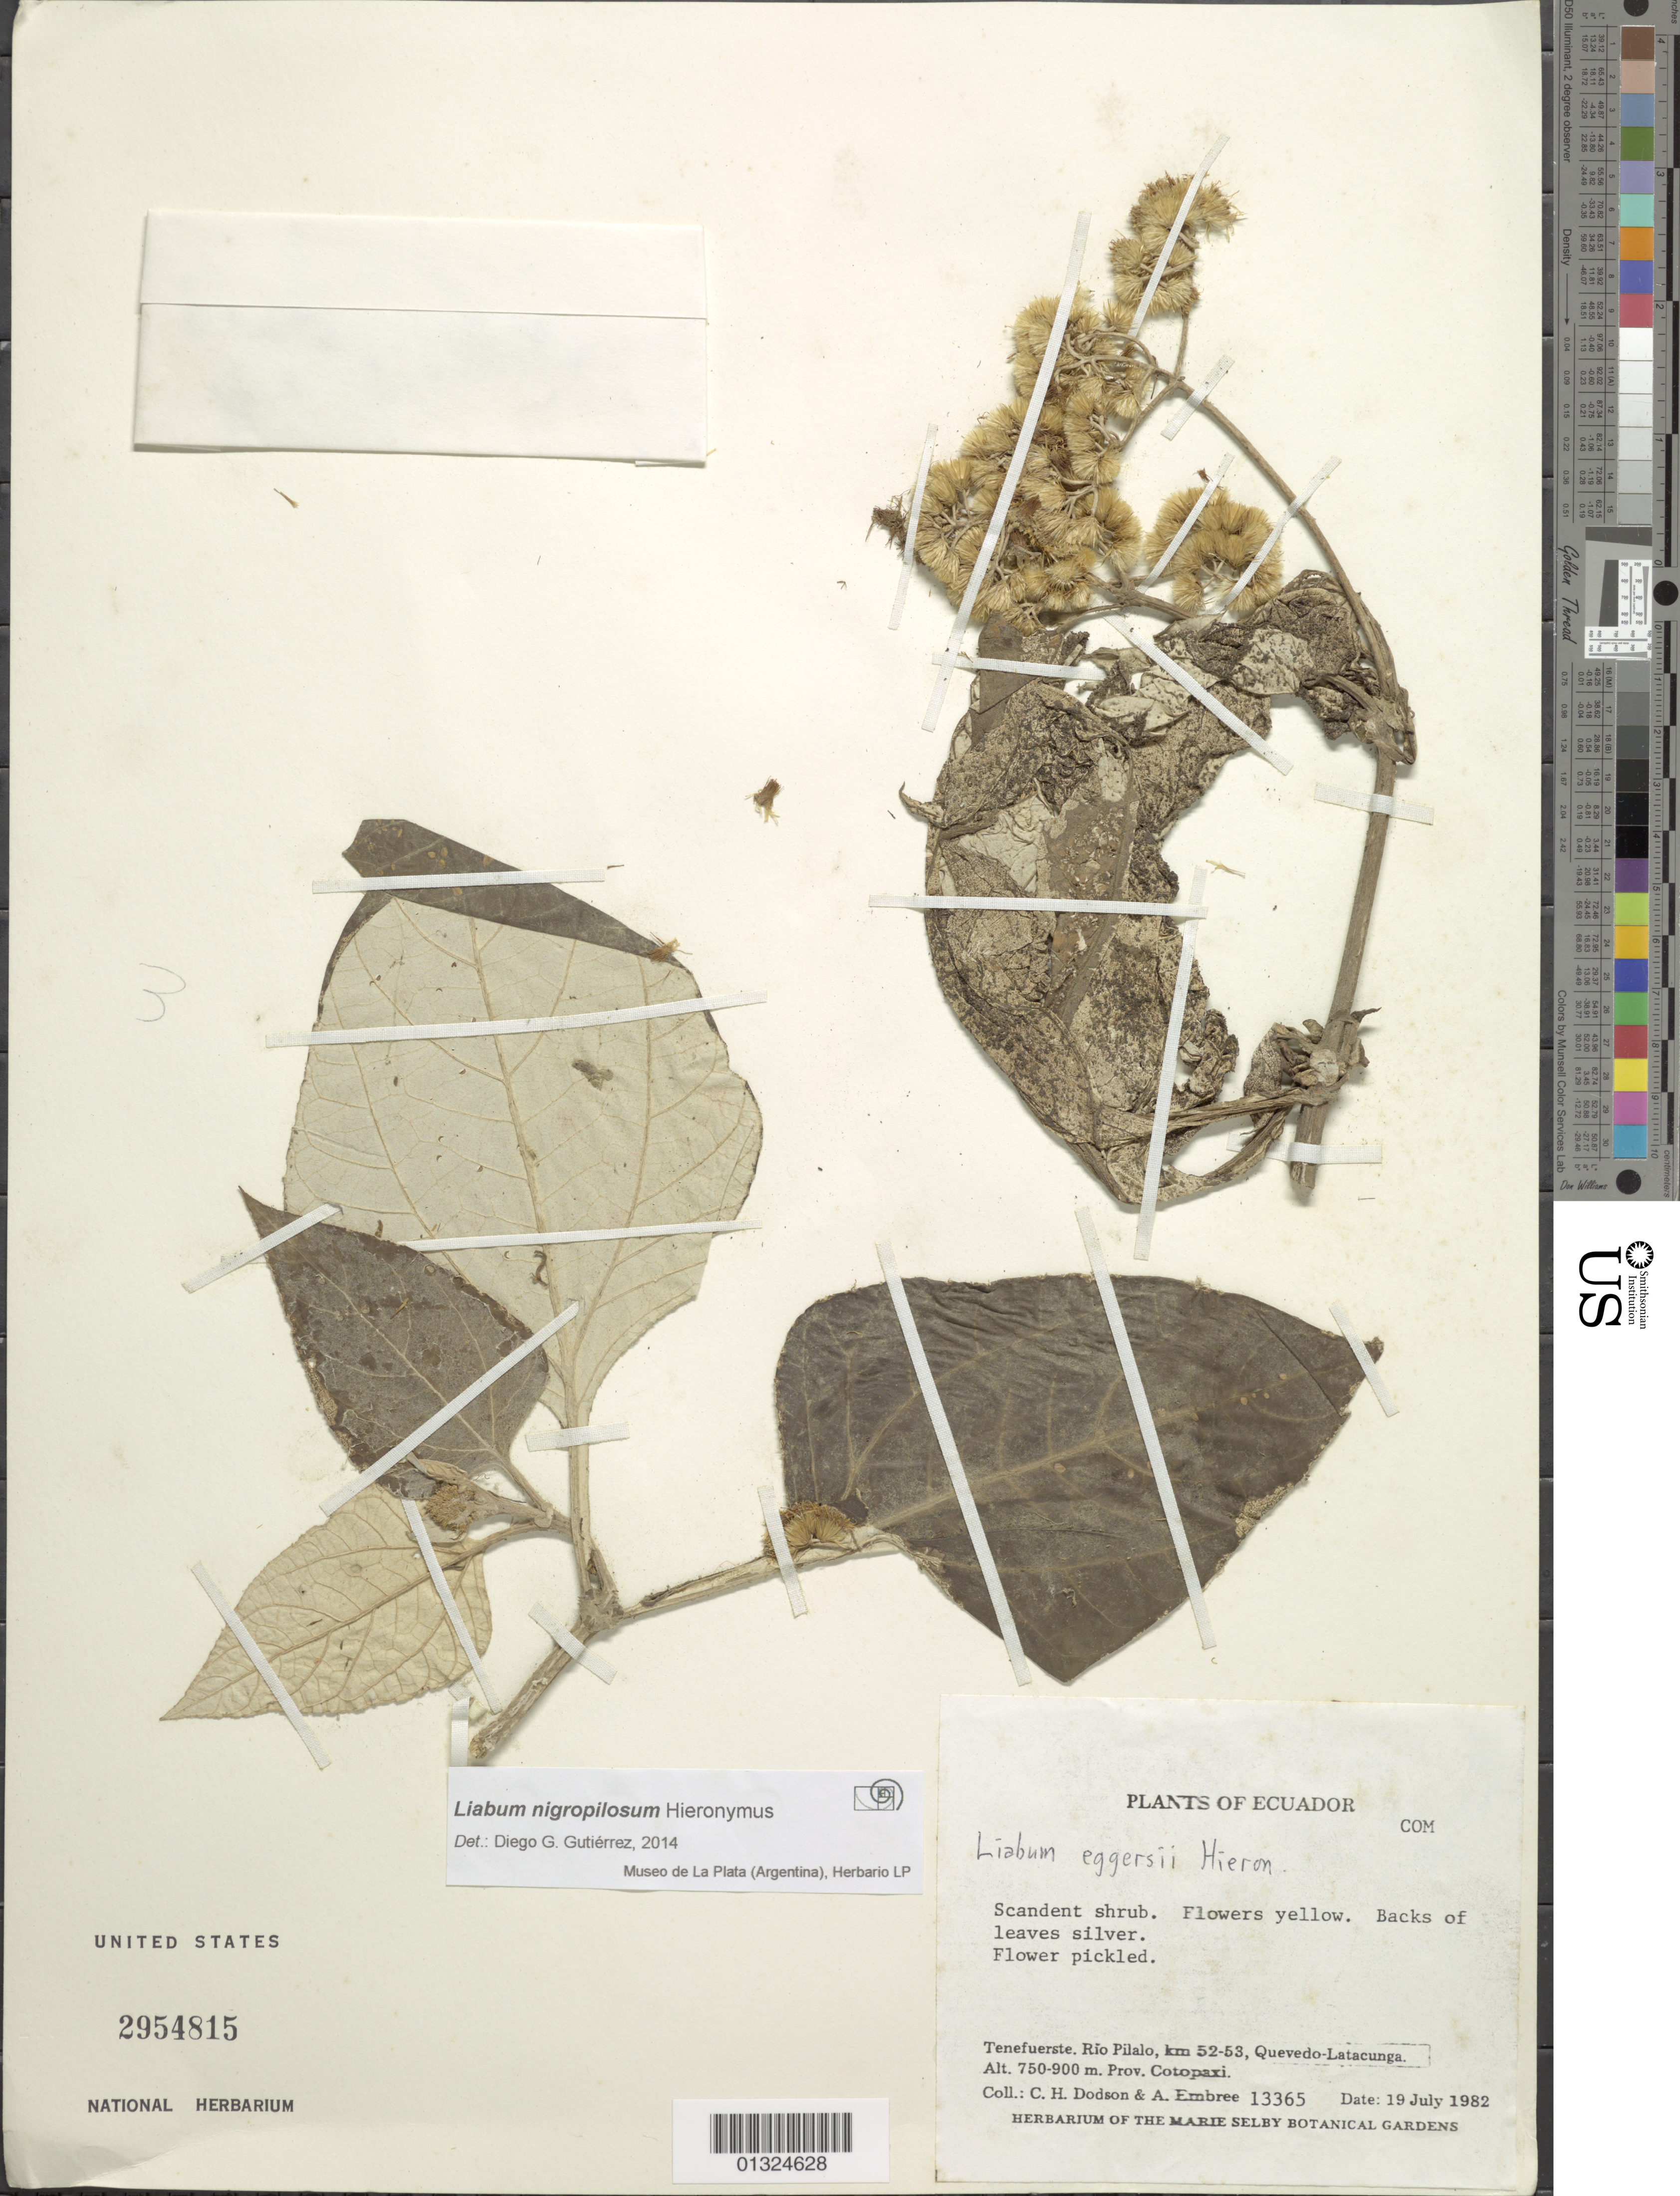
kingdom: Plantae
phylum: Tracheophyta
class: Magnoliopsida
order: Asterales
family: Asteraceae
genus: Liabum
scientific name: Liabum nigropilosum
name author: Hieron.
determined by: Gutierrez, D. G.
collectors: C. H. Dodson & A. Embree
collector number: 13365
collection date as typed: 19 Jul 1982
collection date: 1982-07-19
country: Ecuador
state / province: Cotopaxi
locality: Tenefuerste, Río Pilalo, km 52-53, Quevedo-Latacunga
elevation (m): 750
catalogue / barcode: US 2954815